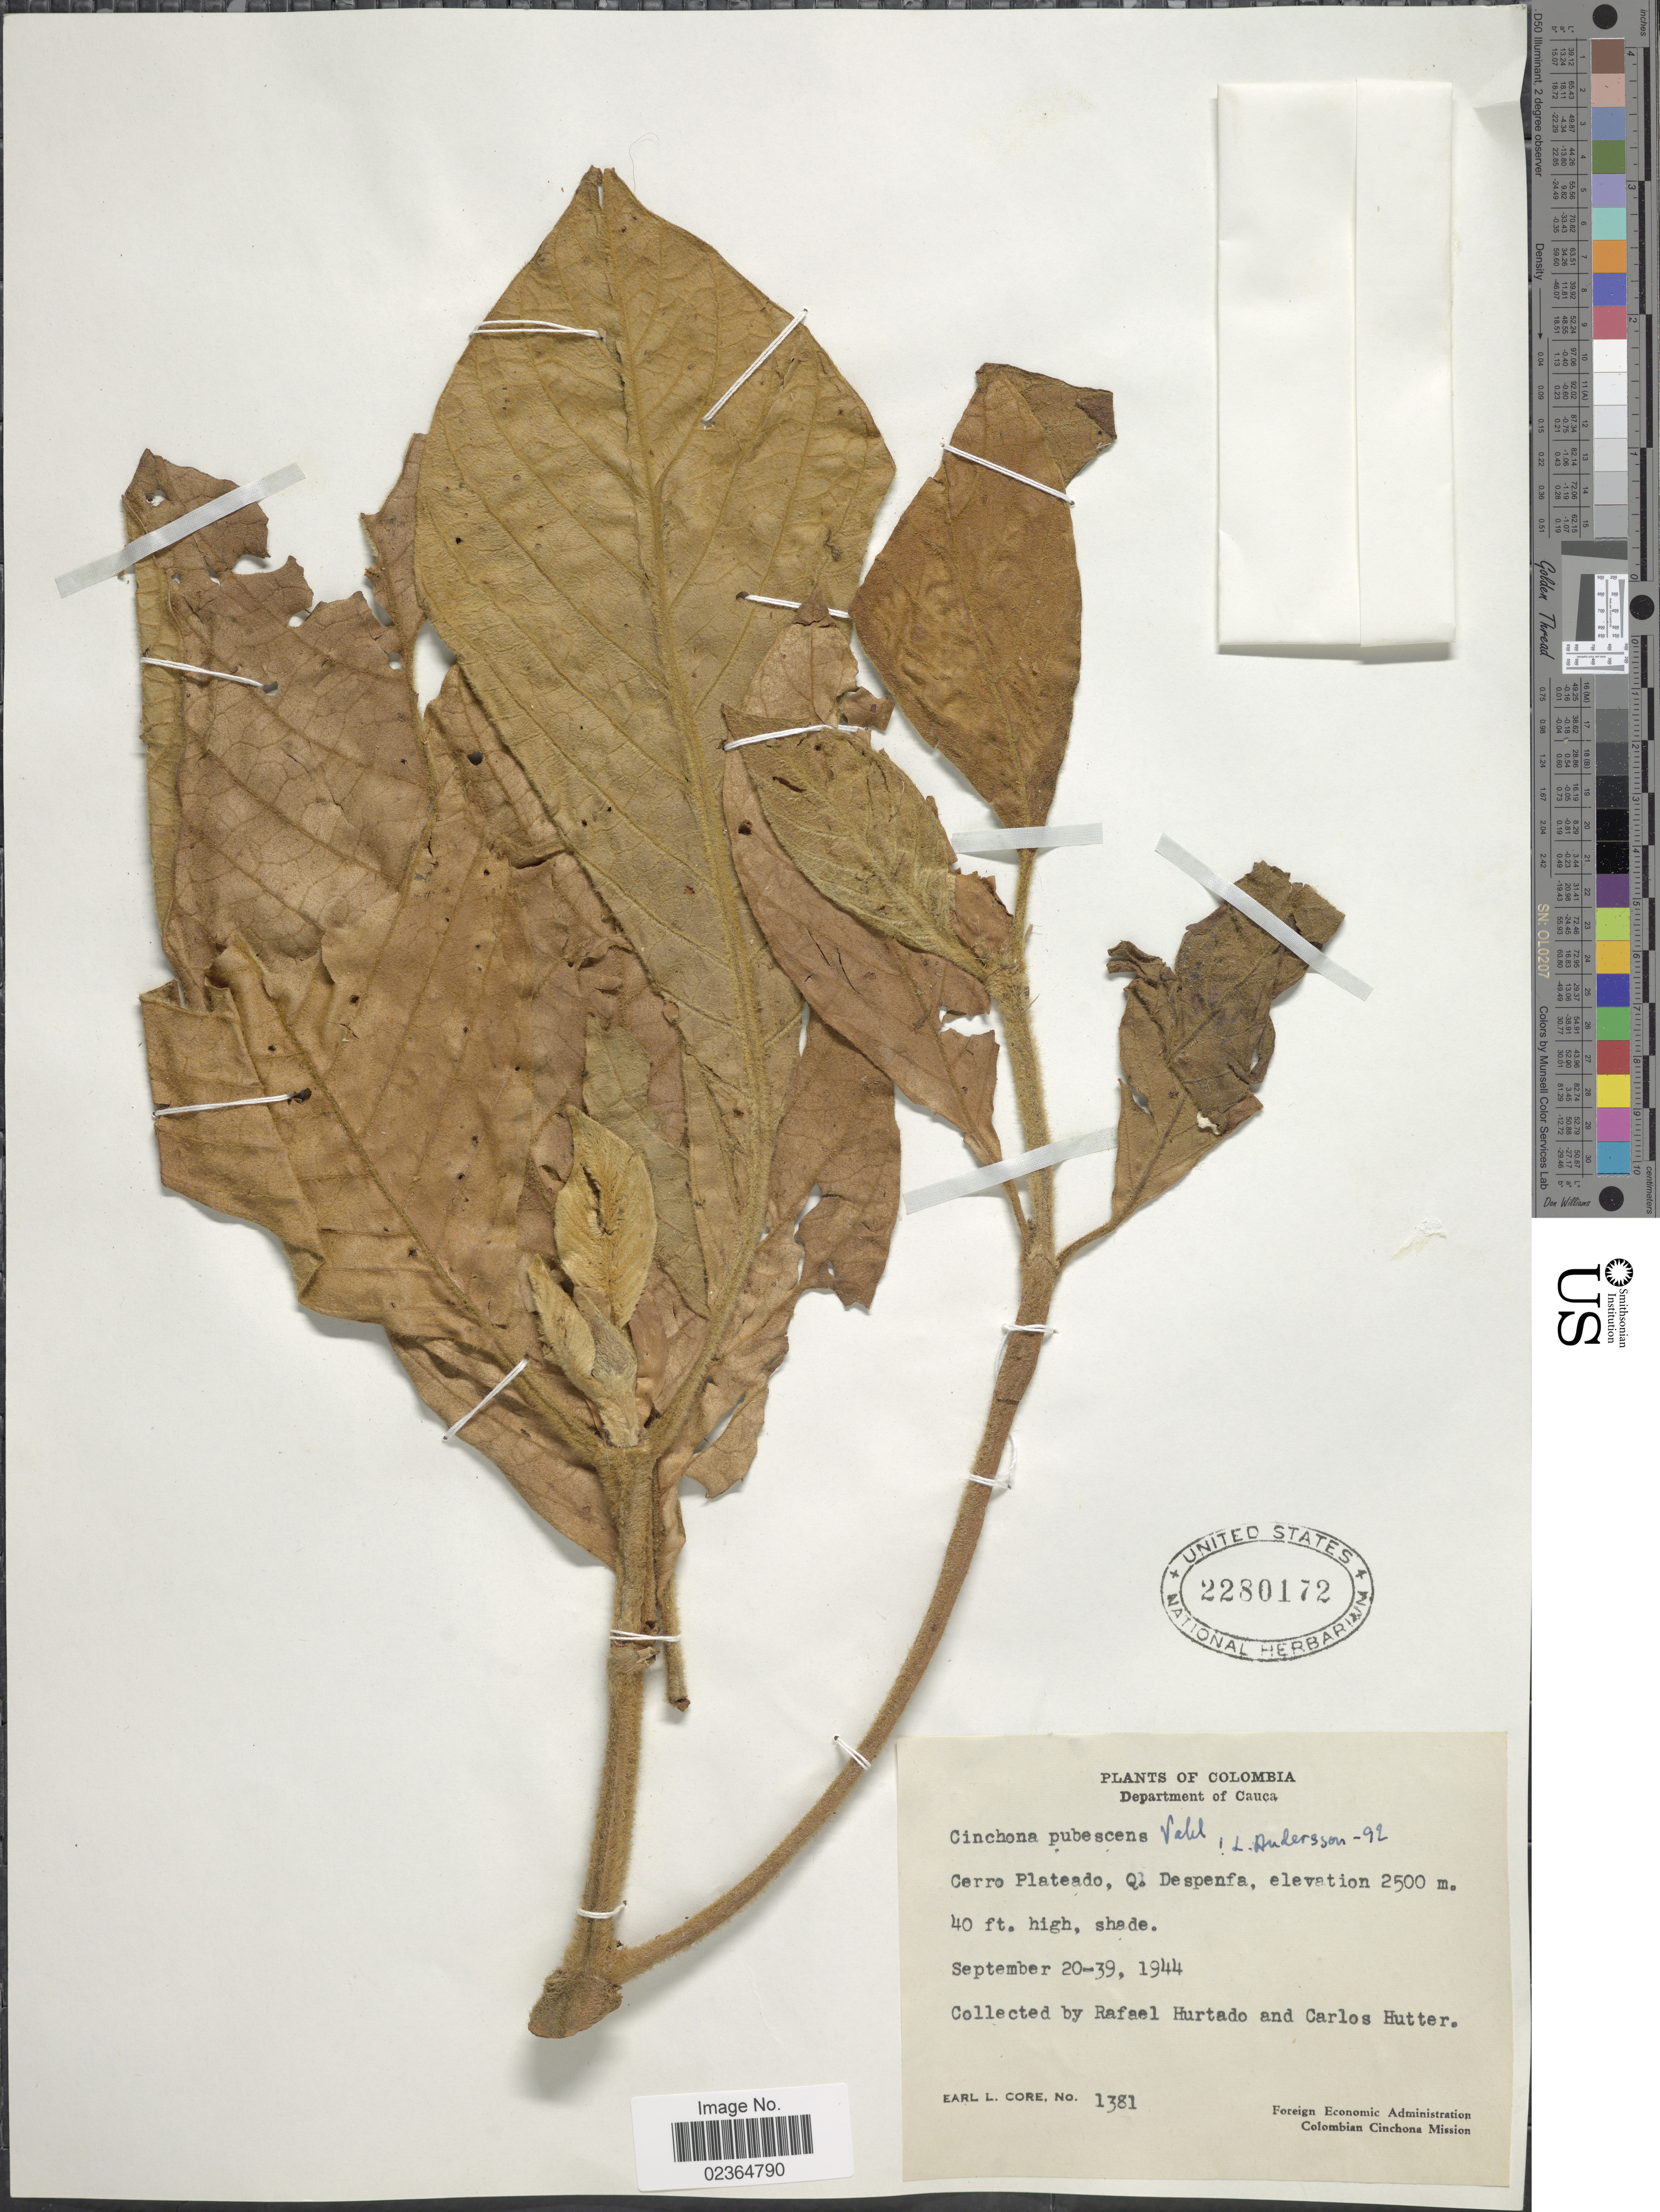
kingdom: Plantae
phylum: Tracheophyta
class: Magnoliopsida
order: Gentianales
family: Rubiaceae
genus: Cinchona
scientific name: Cinchona pubescens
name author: Vahl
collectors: R. Hurtado & C. Hutter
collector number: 1381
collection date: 1944-09-20/1944-09-29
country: Colombia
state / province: Cauca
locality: Cerro Plateado, Q. Despenfa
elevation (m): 2500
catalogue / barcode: US 2280172